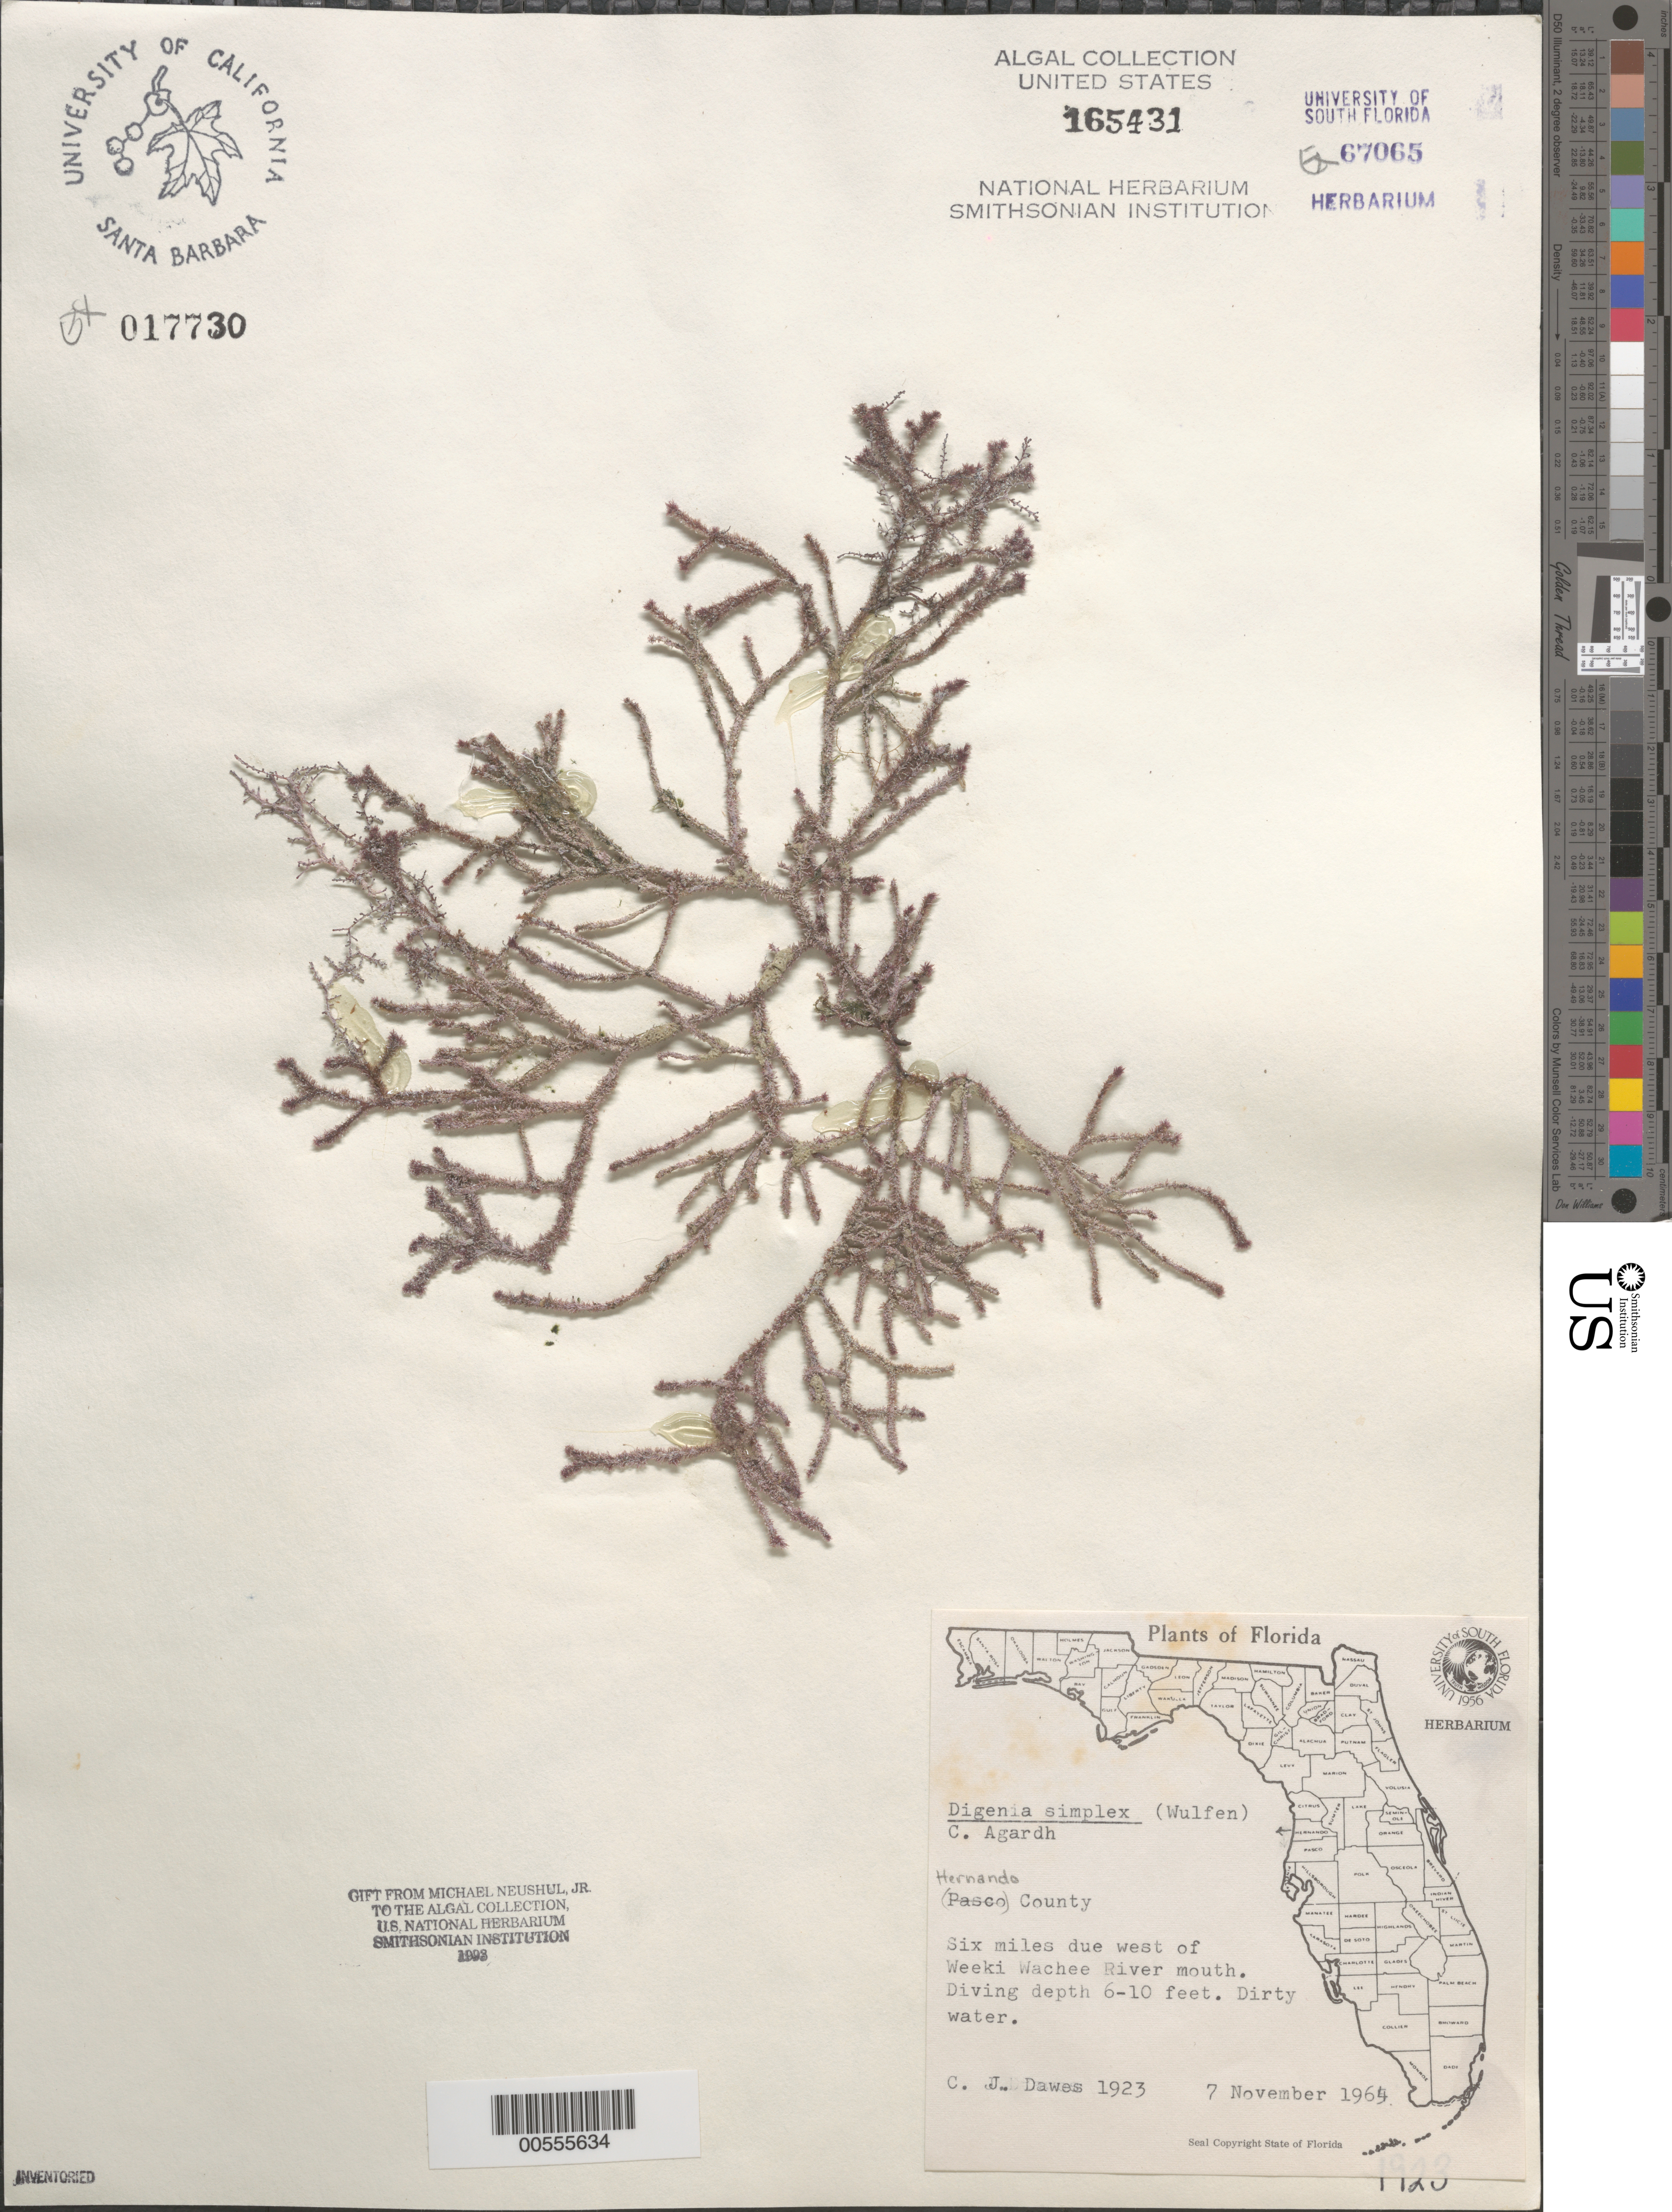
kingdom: Plantae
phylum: Rhodophyta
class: Florideophyceae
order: Ceramiales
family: Rhodomelaceae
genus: Digenea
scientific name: Digenea simplex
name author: (Wulfen) C. Agardh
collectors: C. Dawes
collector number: CJD 1923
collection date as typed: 07 Nov 1964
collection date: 1964-11-07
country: United States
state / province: Florida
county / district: Hernando County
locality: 6 miles due west of Weeki Wachee River mouth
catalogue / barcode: US 165431